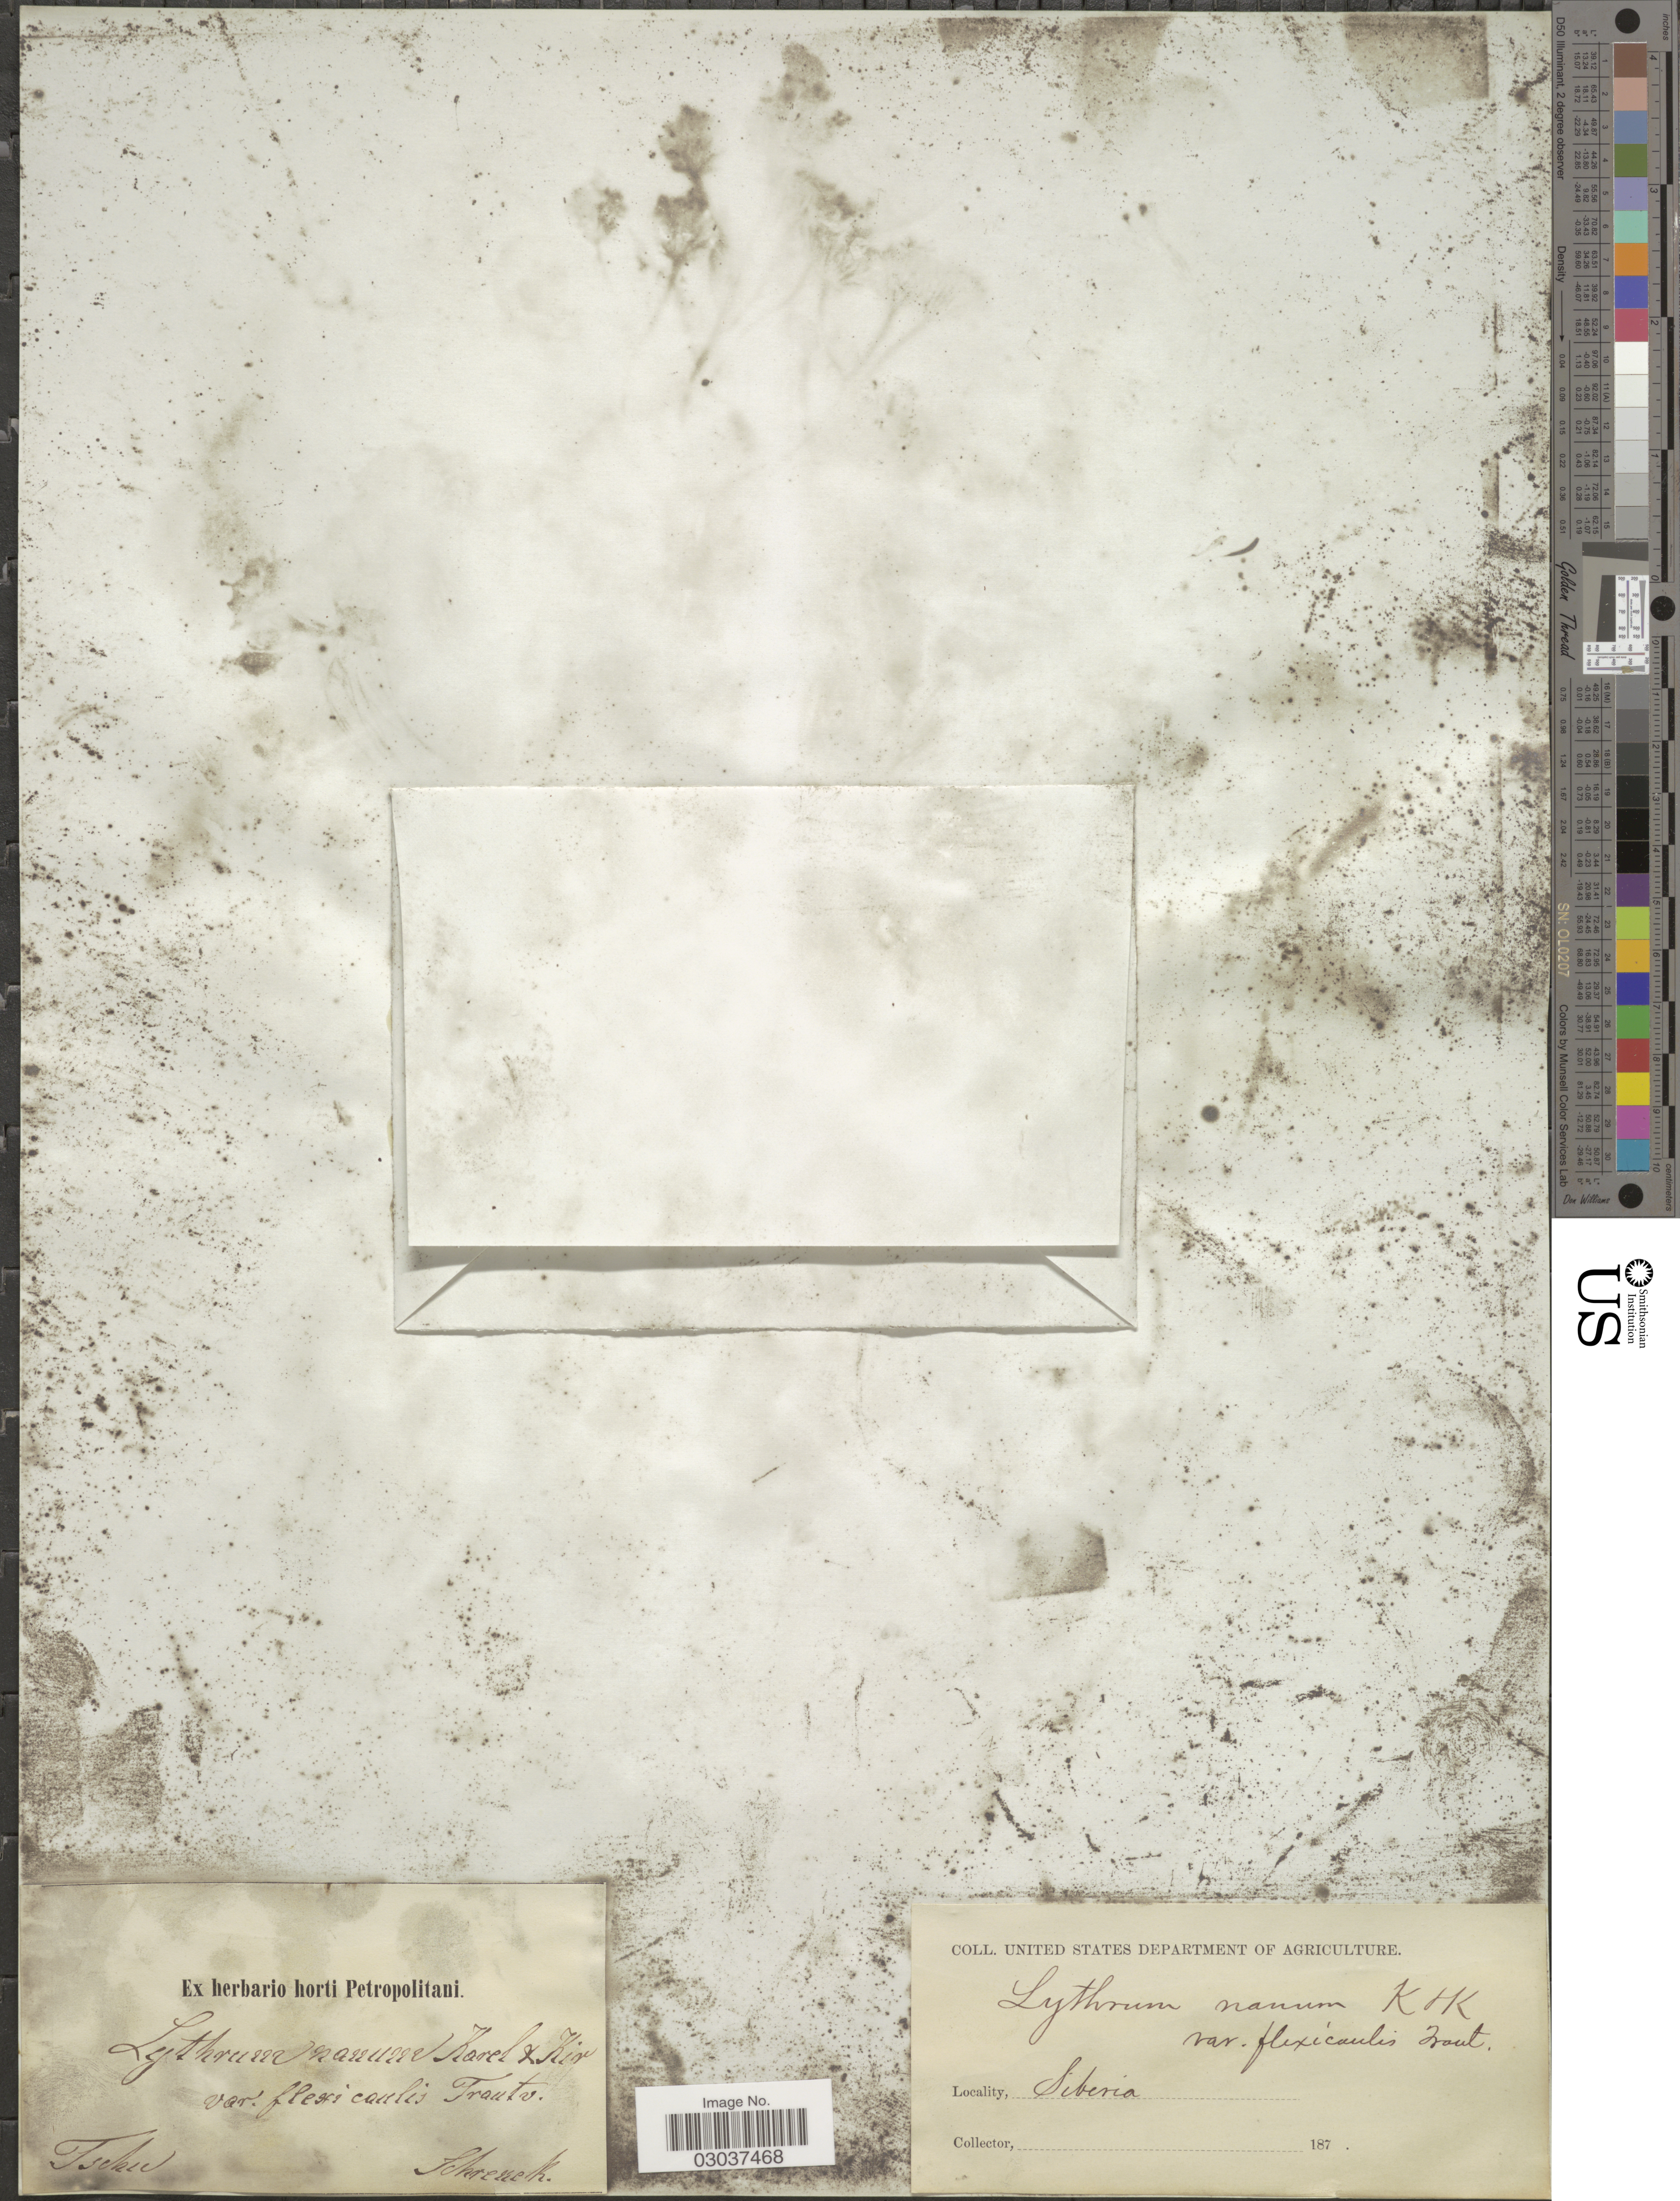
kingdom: Plantae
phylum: Tracheophyta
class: Magnoliopsida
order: Myrtales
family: Lythraceae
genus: Lythrum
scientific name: Lythrum nanum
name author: Kar.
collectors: -- Schrenck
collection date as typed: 187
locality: Tscku. [interpreted] Siberia.